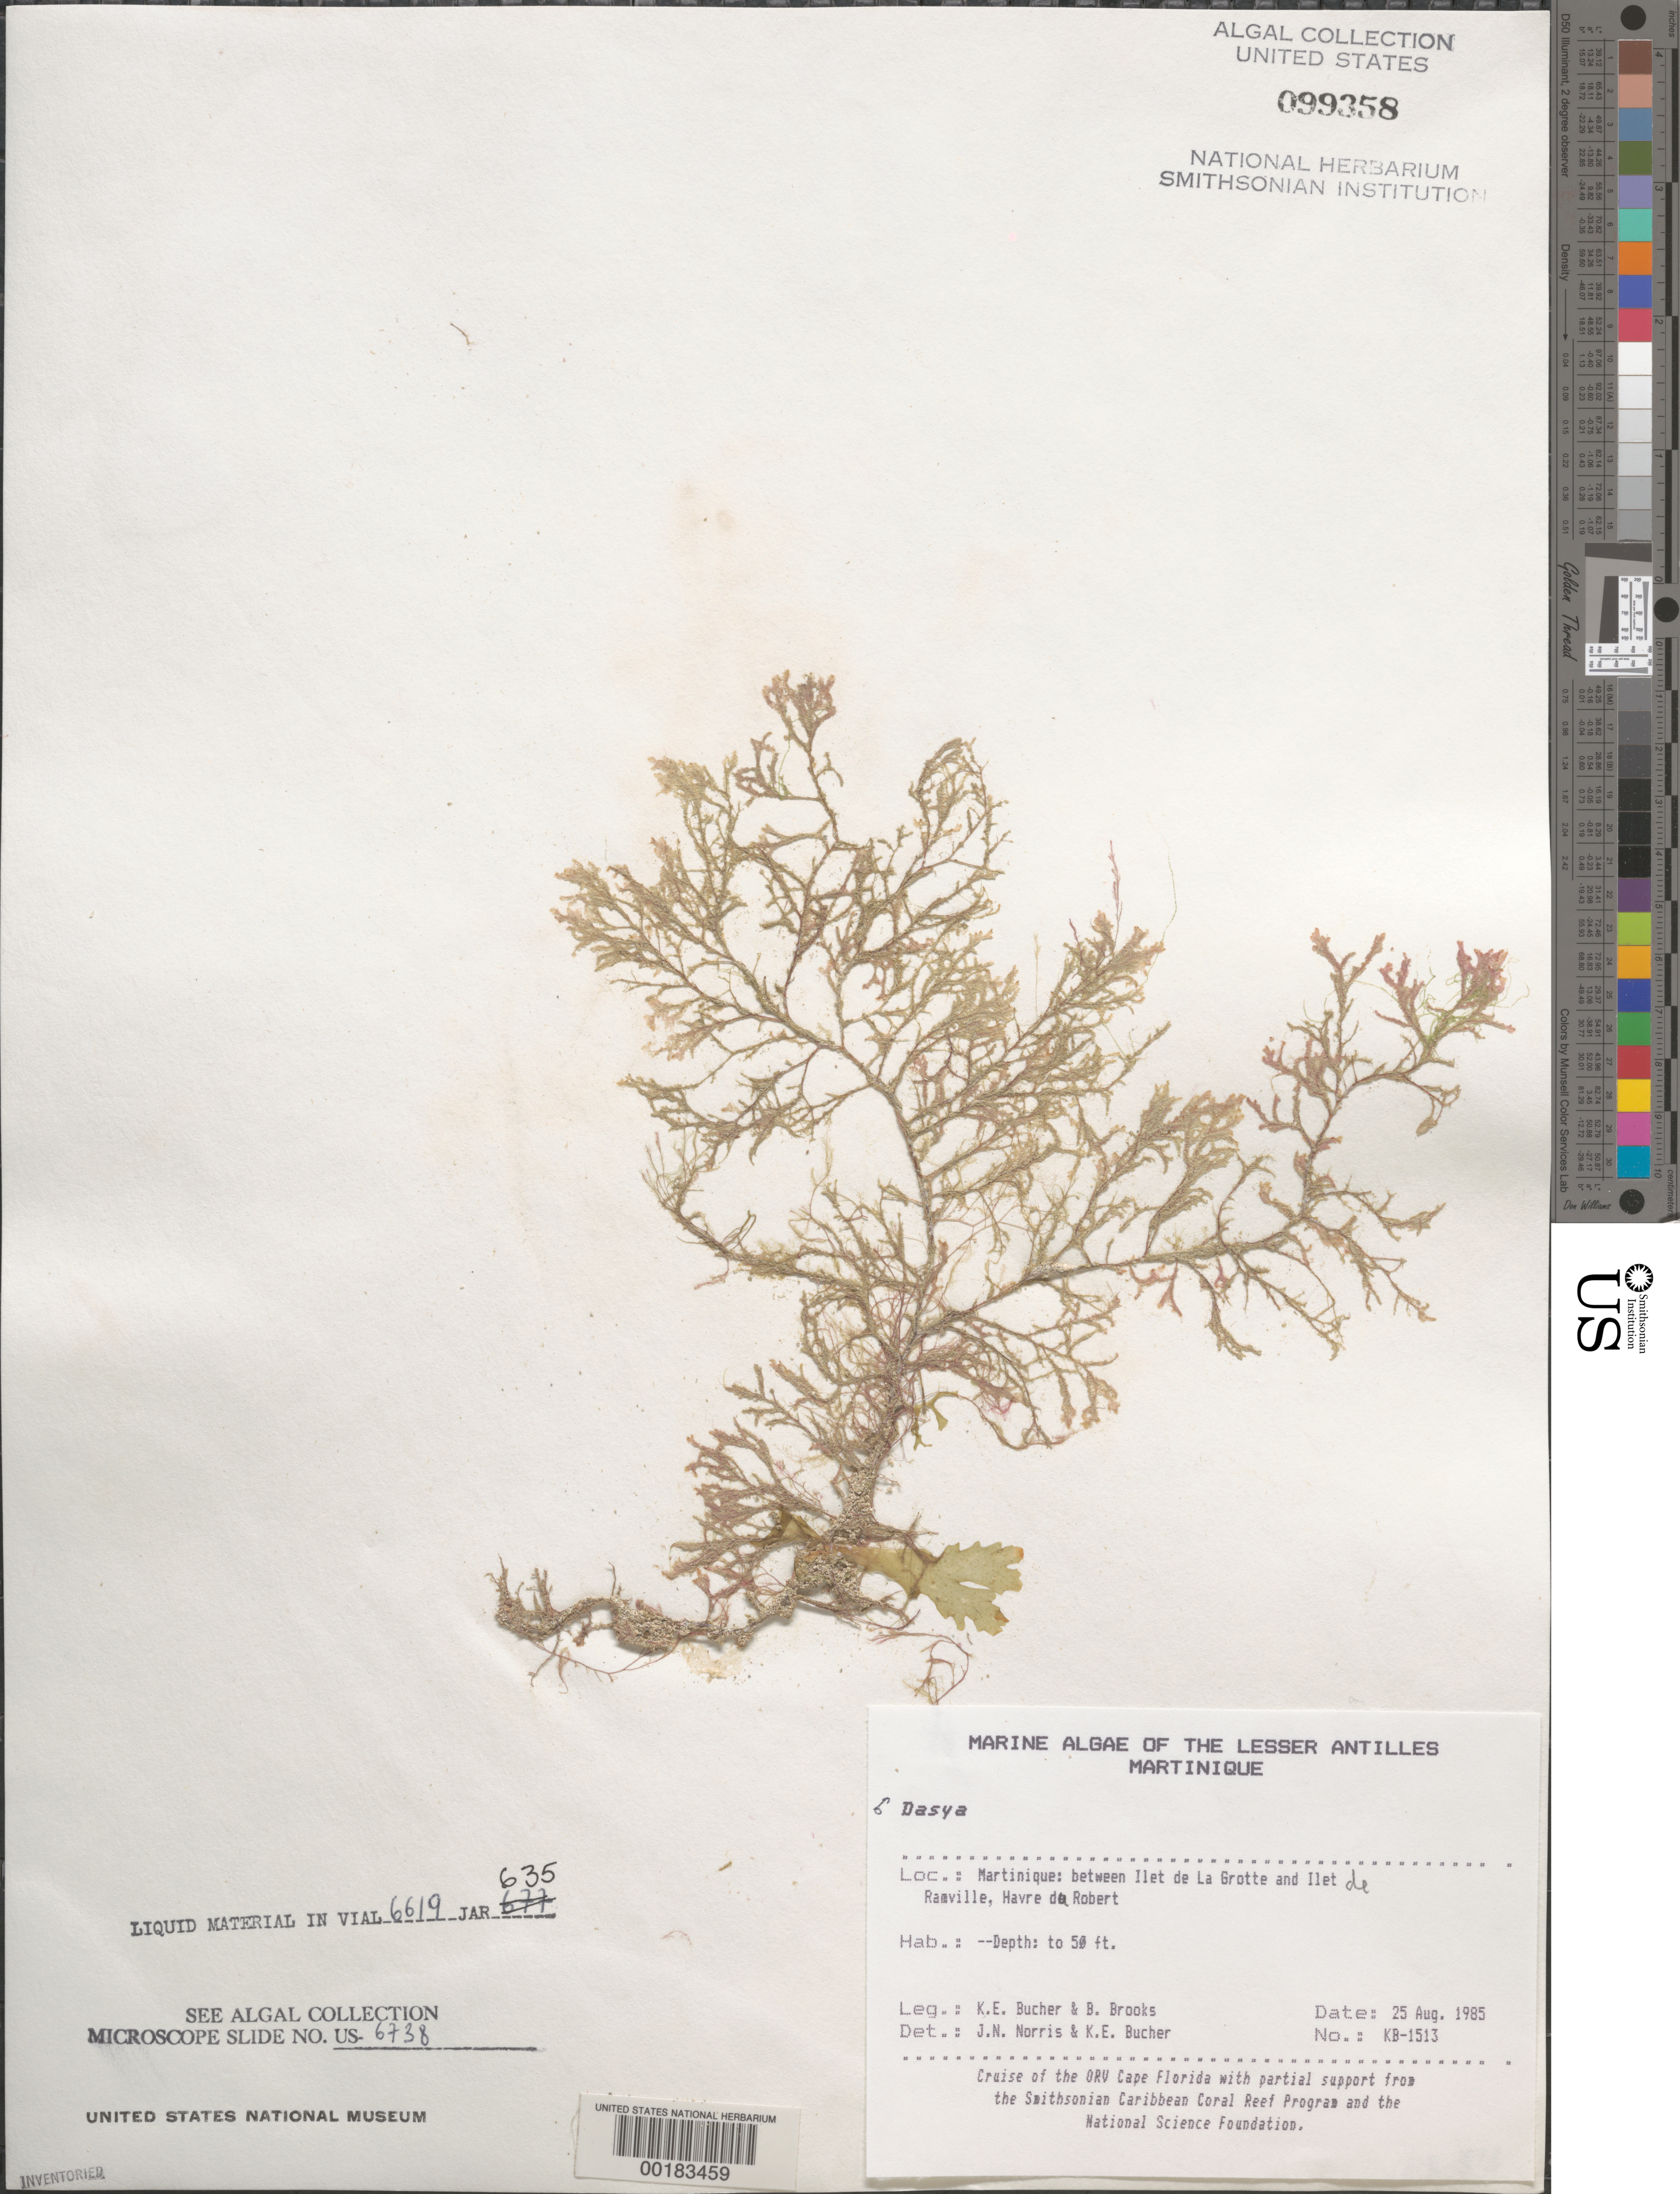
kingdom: Plantae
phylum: Rhodophyta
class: Florideophyceae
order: Ceramiales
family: Dasyaceae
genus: Dasya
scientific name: Dasya sp.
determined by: Norris, J. N.; Bucher, K. E.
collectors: K. E. Bucher & B. Brooks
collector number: Kb-1513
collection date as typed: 25 Aug 1985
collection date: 1985-08-25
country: Martinique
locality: Between Ilet de la Grotte and Ilet de Ramville, Havre du Robert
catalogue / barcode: US 99358